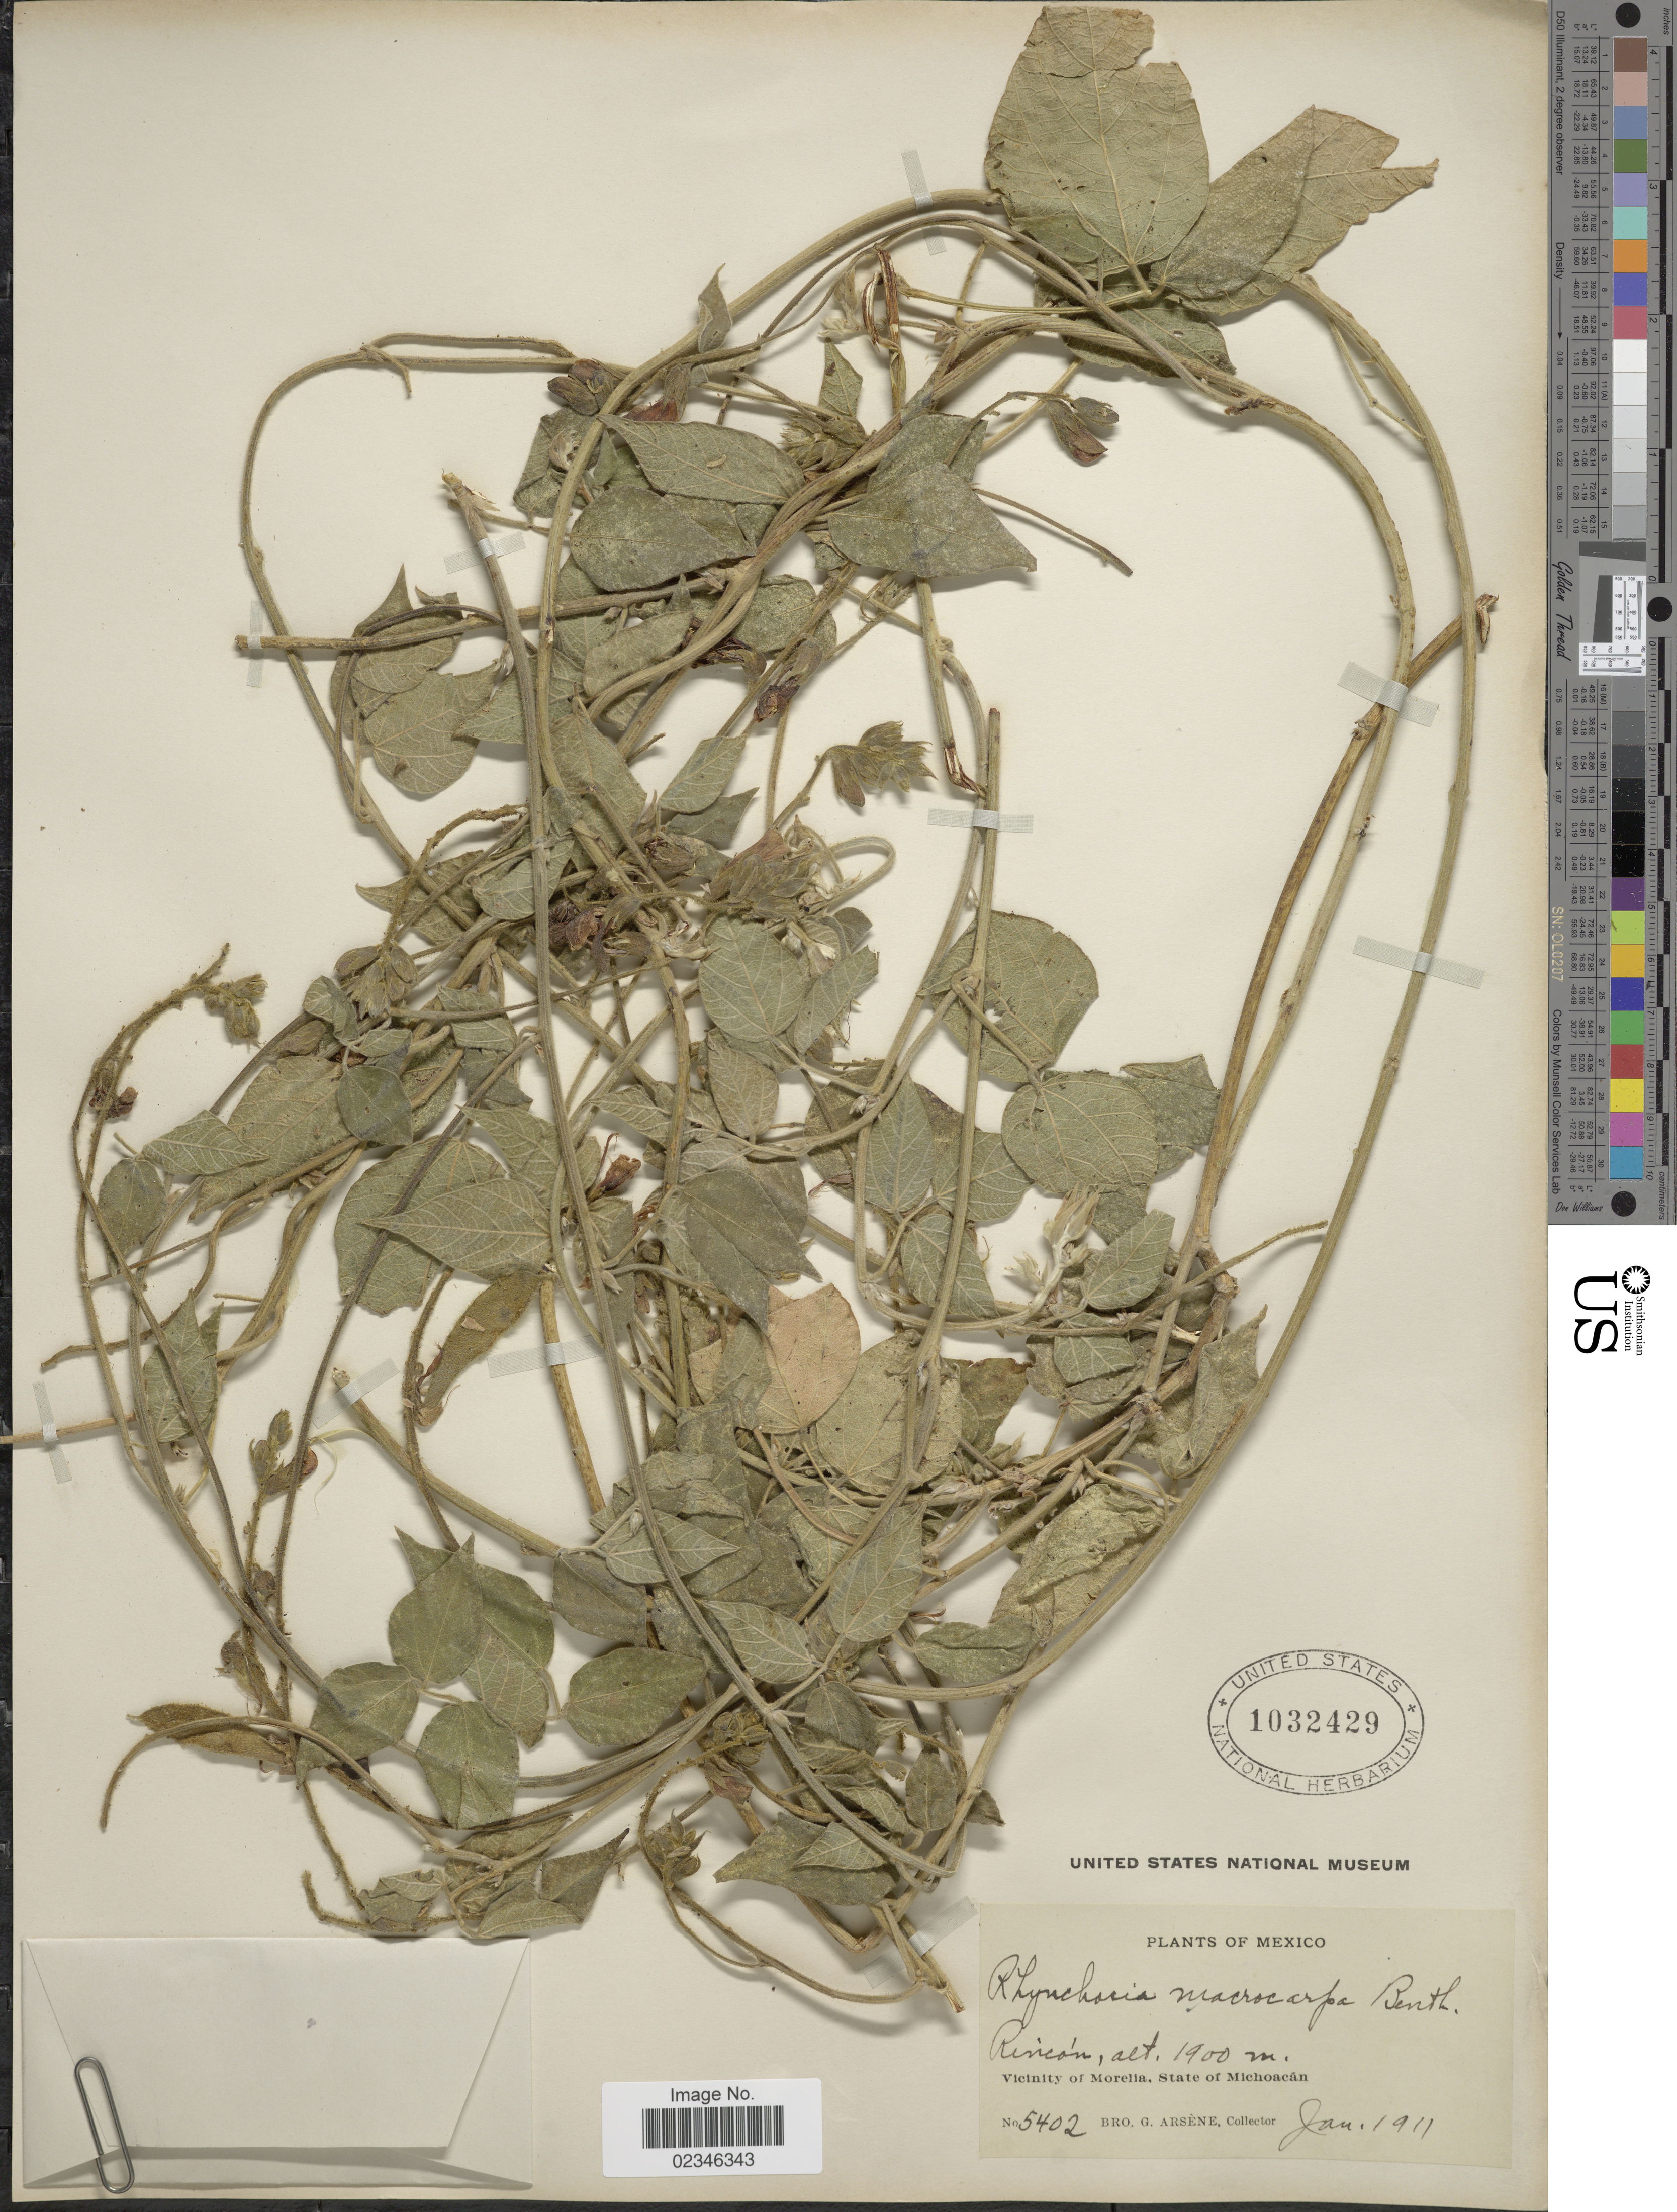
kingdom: Plantae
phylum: Tracheophyta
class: Magnoliopsida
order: Fabales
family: Fabaceae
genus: Rhynchosia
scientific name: Rhynchosia macrocarpa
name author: Benth.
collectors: Bro. G. Arsène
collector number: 5402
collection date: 1911-01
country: Mexico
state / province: Michoacán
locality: Rincón. Vicinity of Morelia, State of Michoacán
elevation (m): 1900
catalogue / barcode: US 1032429